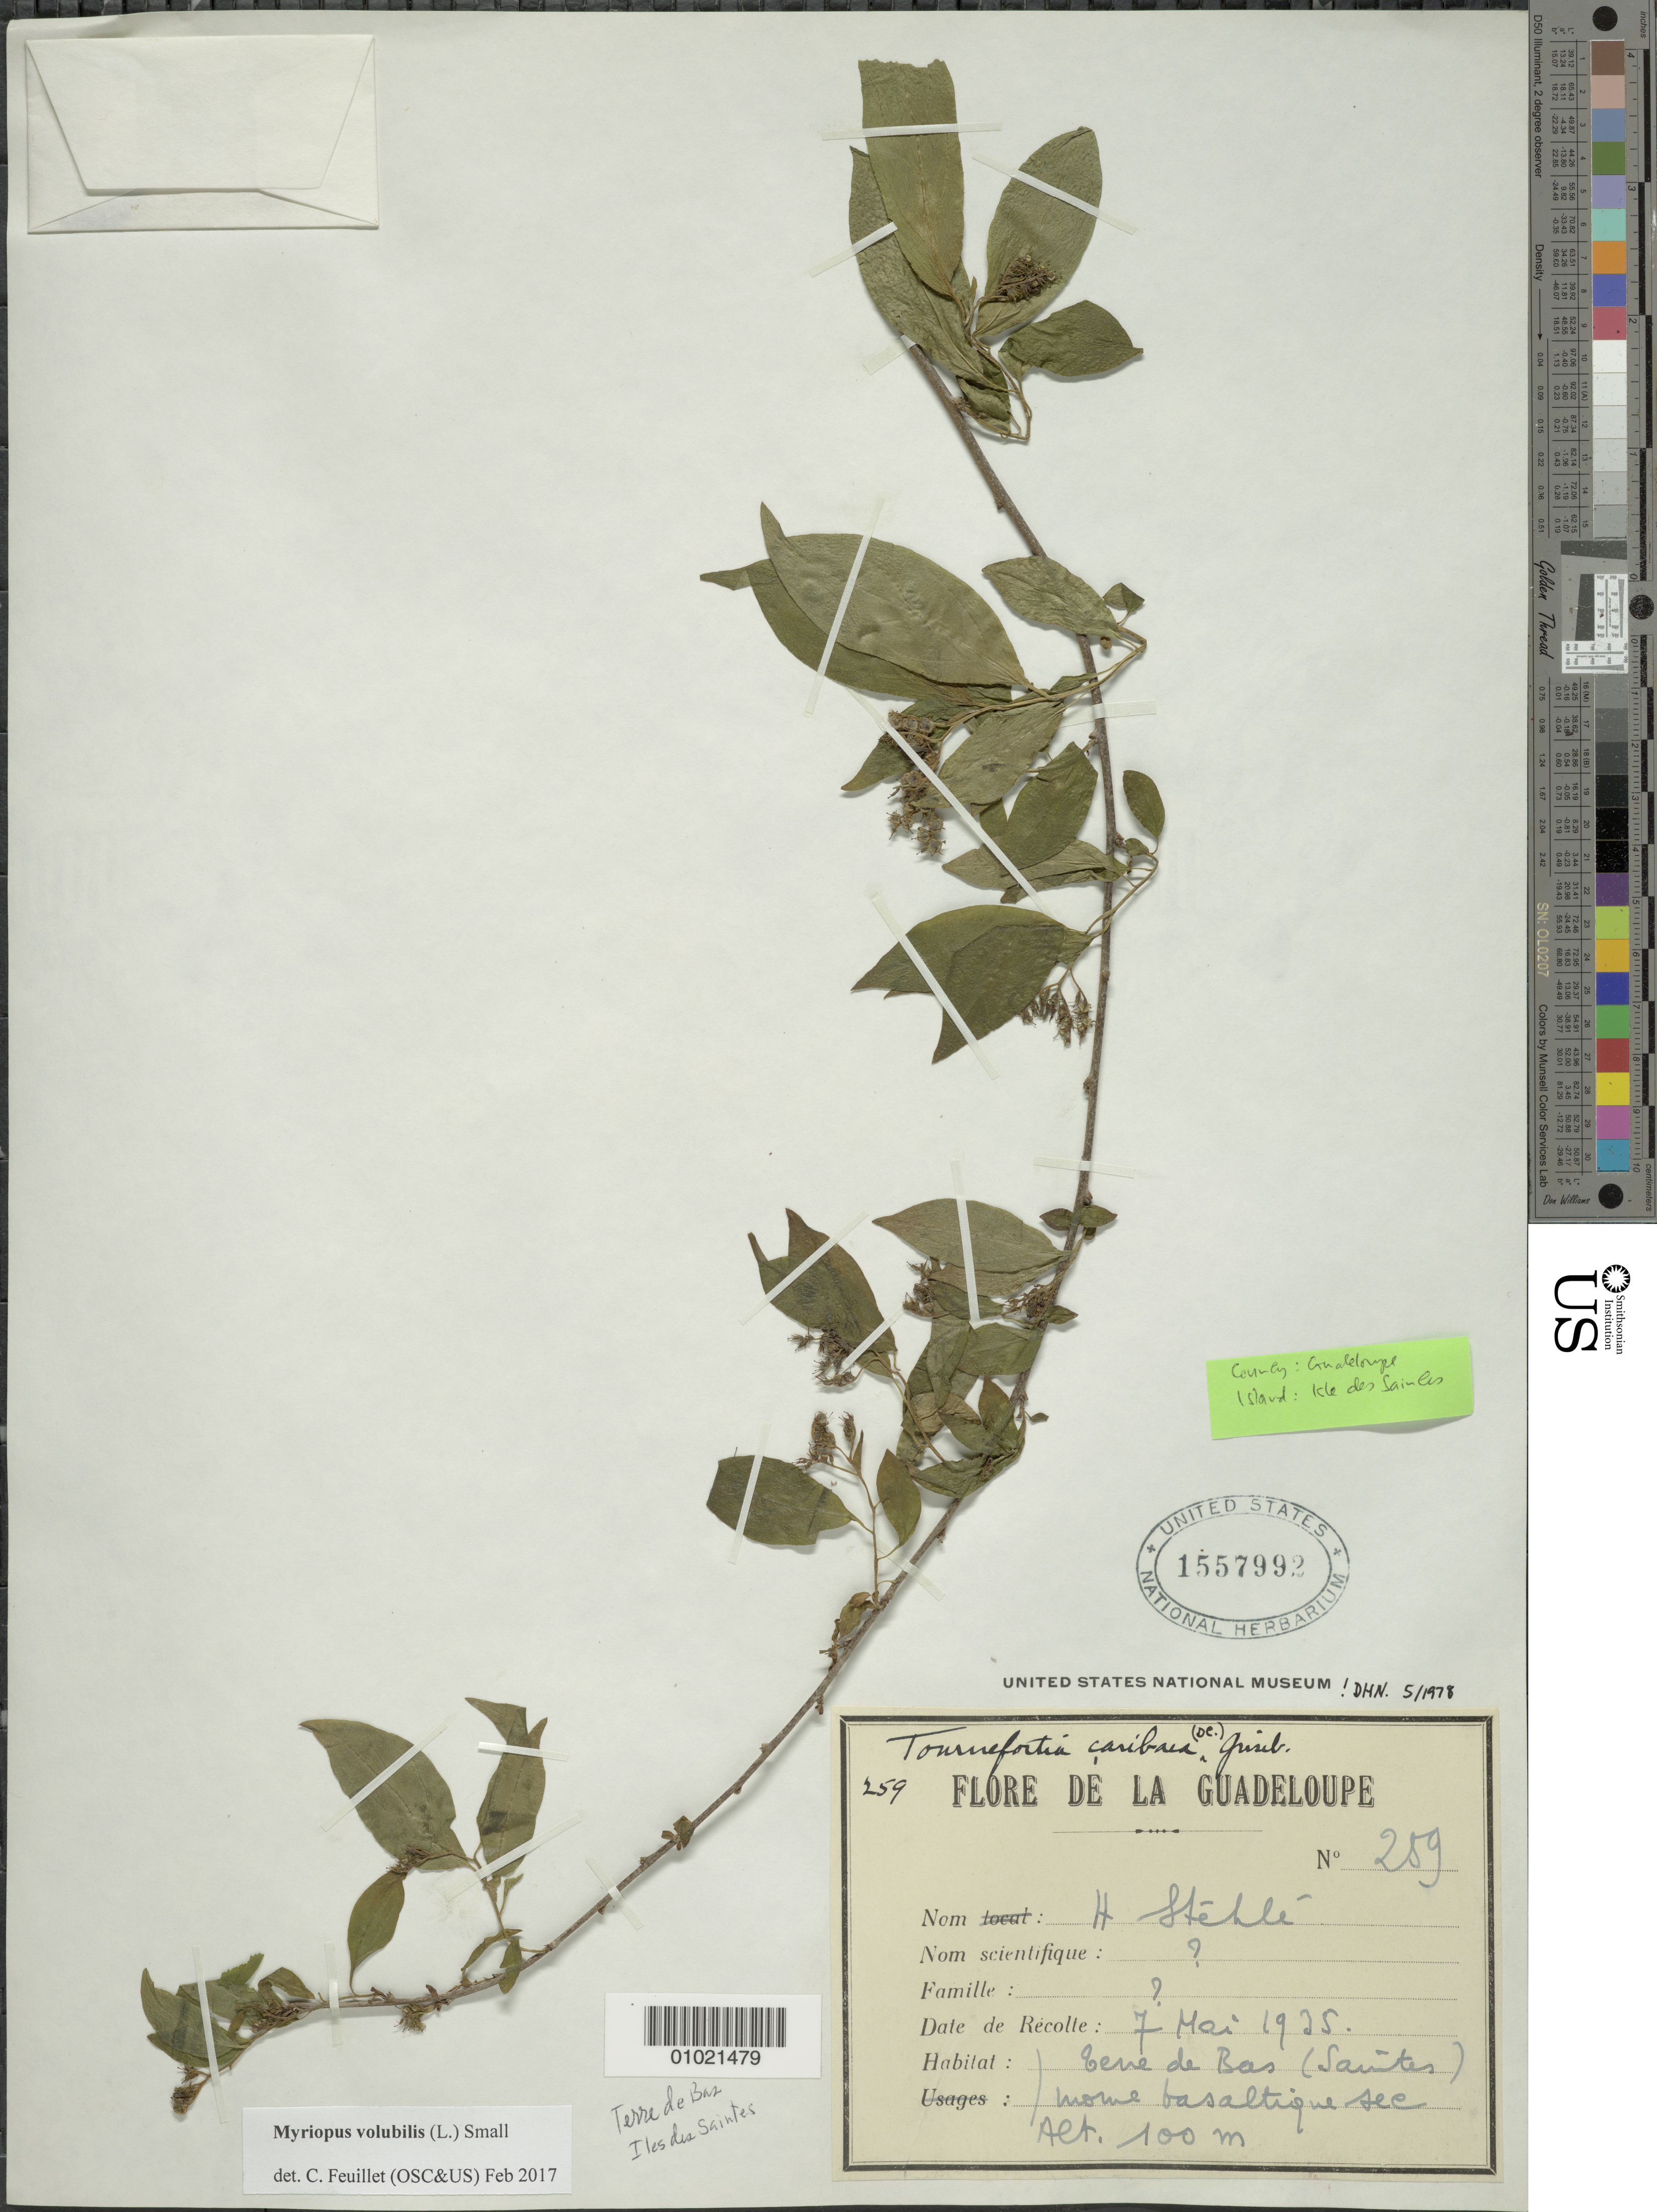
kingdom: Plantae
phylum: Tracheophyta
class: Magnoliopsida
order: Boraginales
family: Heliotropiaceae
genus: Myriopus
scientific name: Myriopus volubilis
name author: (L.) Small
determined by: Feuillet, C.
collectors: H. Stehlé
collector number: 259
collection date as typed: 07 May 1935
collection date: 1935-05-07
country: Guadeloupe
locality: Gene de Bas (Sanites) mowe basaltique see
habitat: Morne basaltique sec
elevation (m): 100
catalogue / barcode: US 1557992